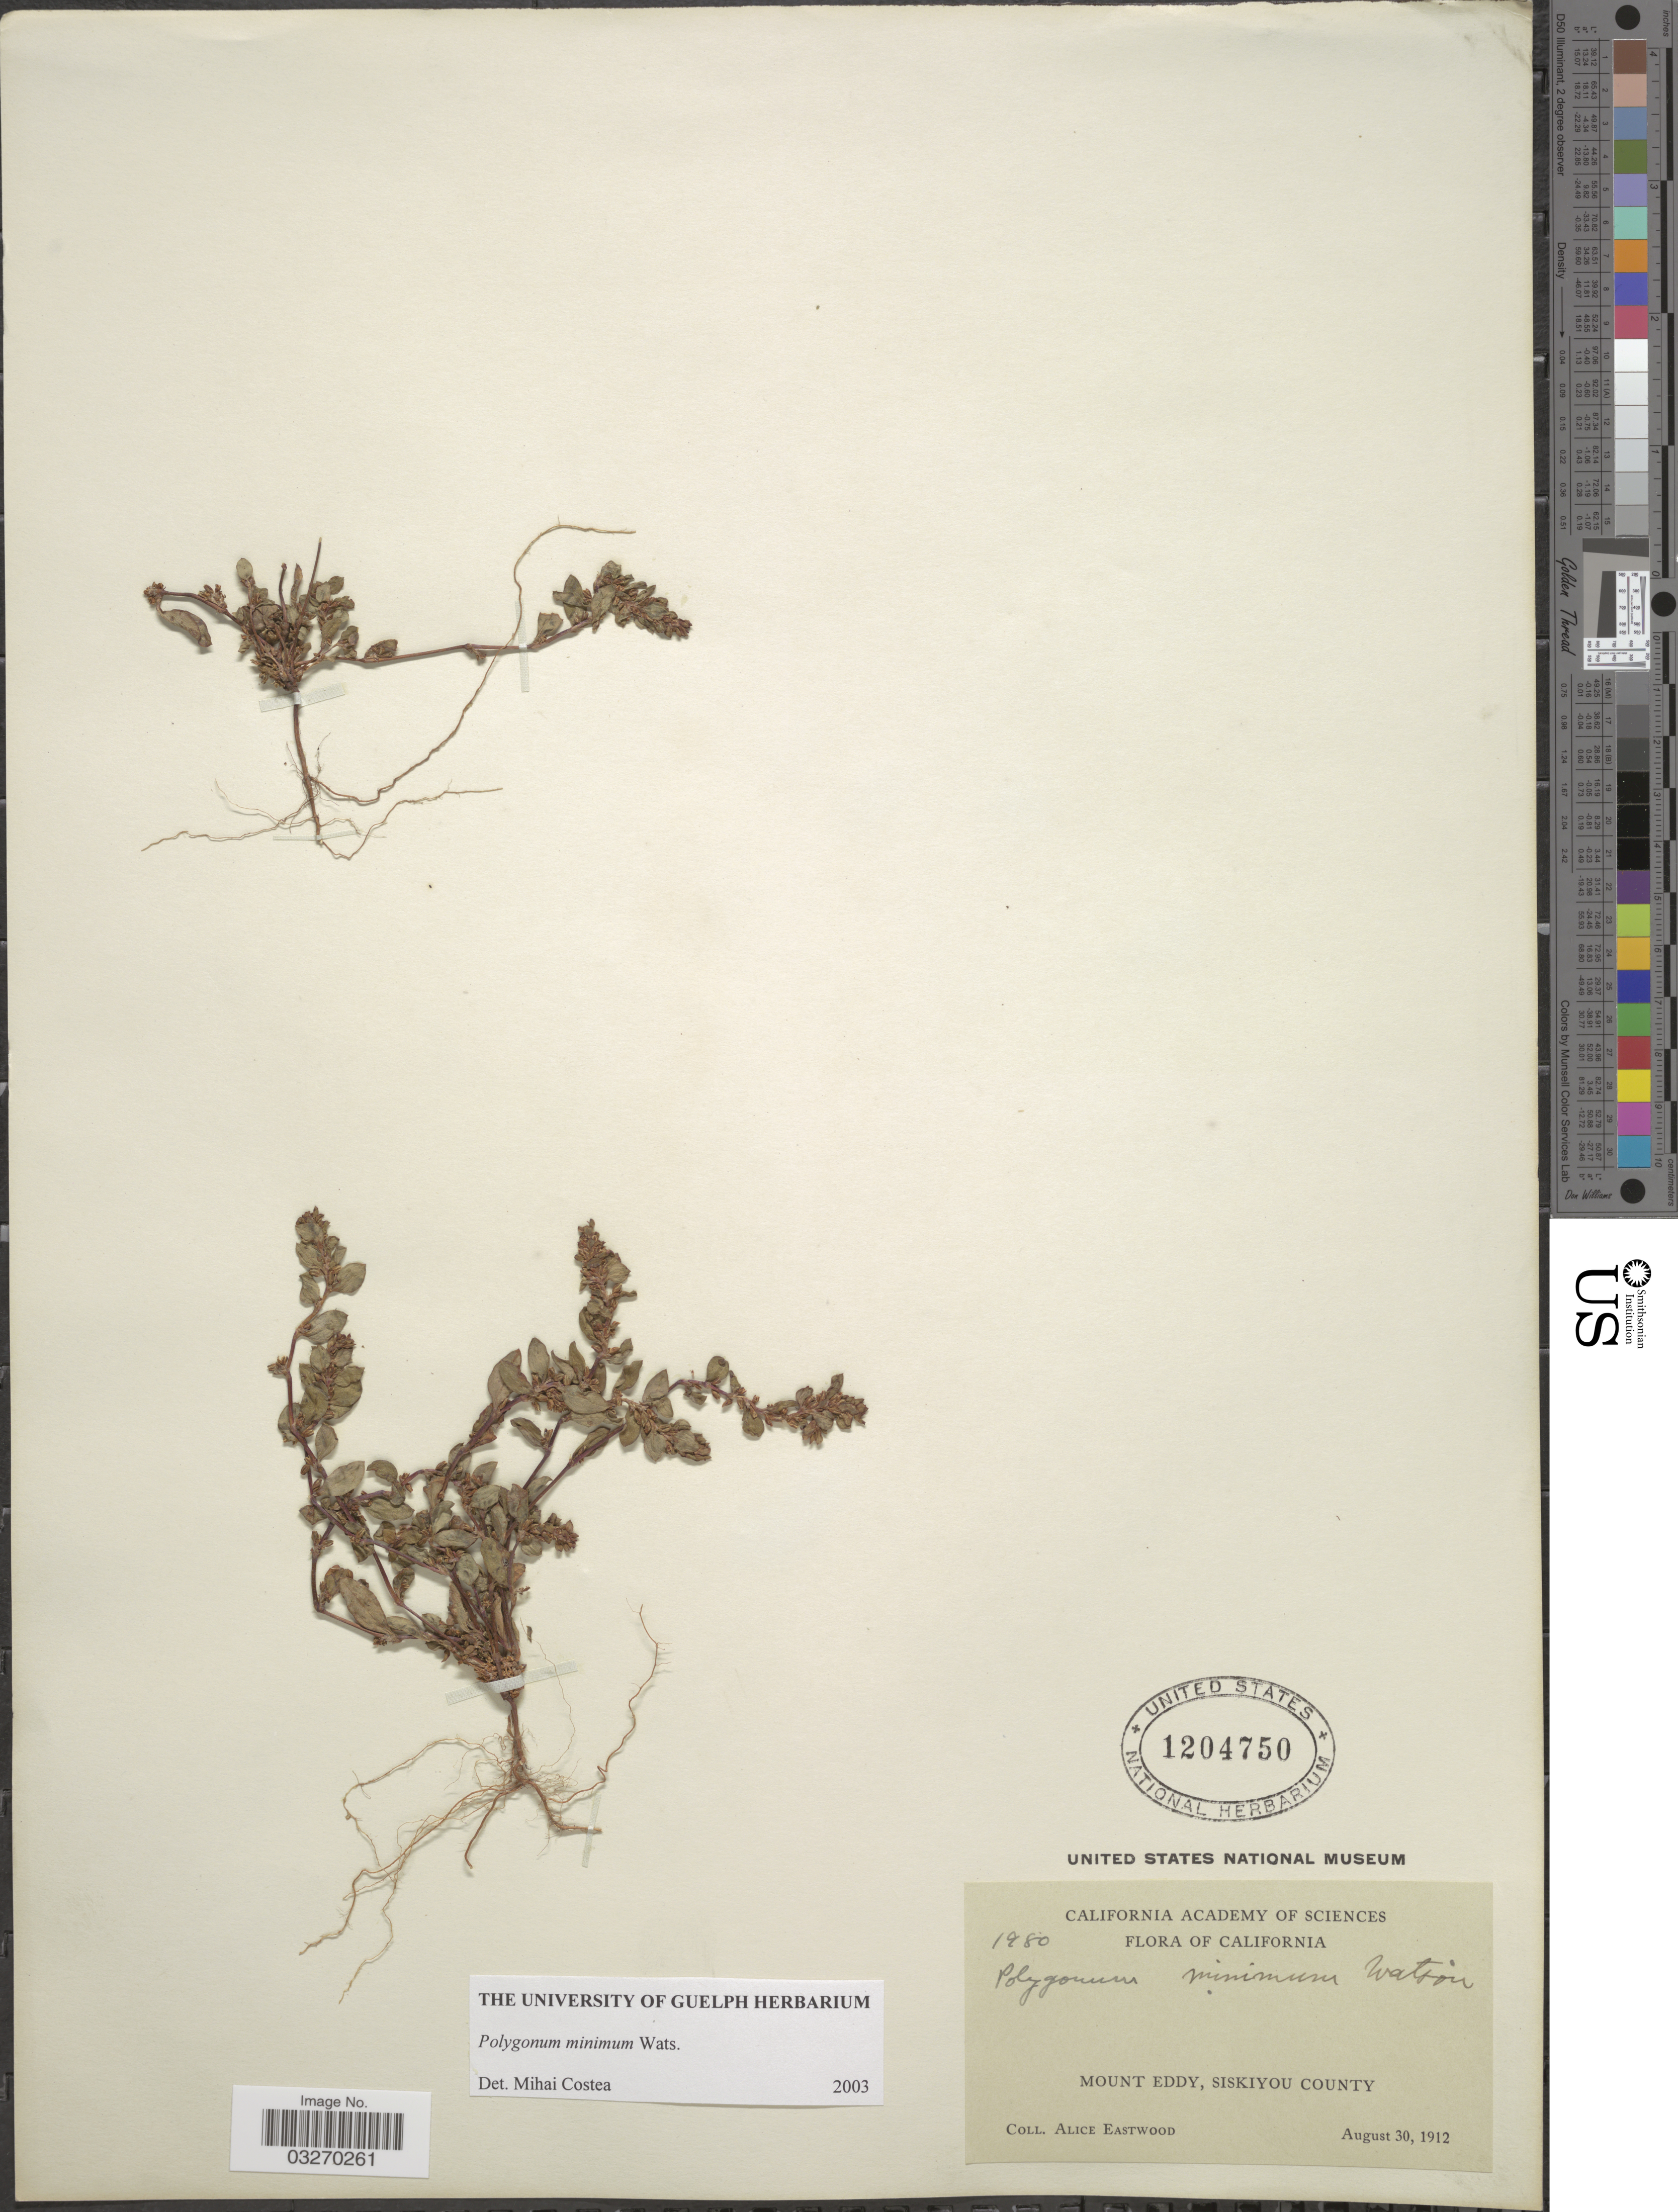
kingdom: Plantae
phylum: Tracheophyta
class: Magnoliopsida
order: Caryophyllales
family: Polygonaceae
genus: Polygonum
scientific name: Polygonum minimum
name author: S. Watson in C. King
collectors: A. Eastwood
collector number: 1980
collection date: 1912-08-30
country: United States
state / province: California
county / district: Siskiyou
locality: Mount Eddy, Siskiyou County.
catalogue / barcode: US 1204750